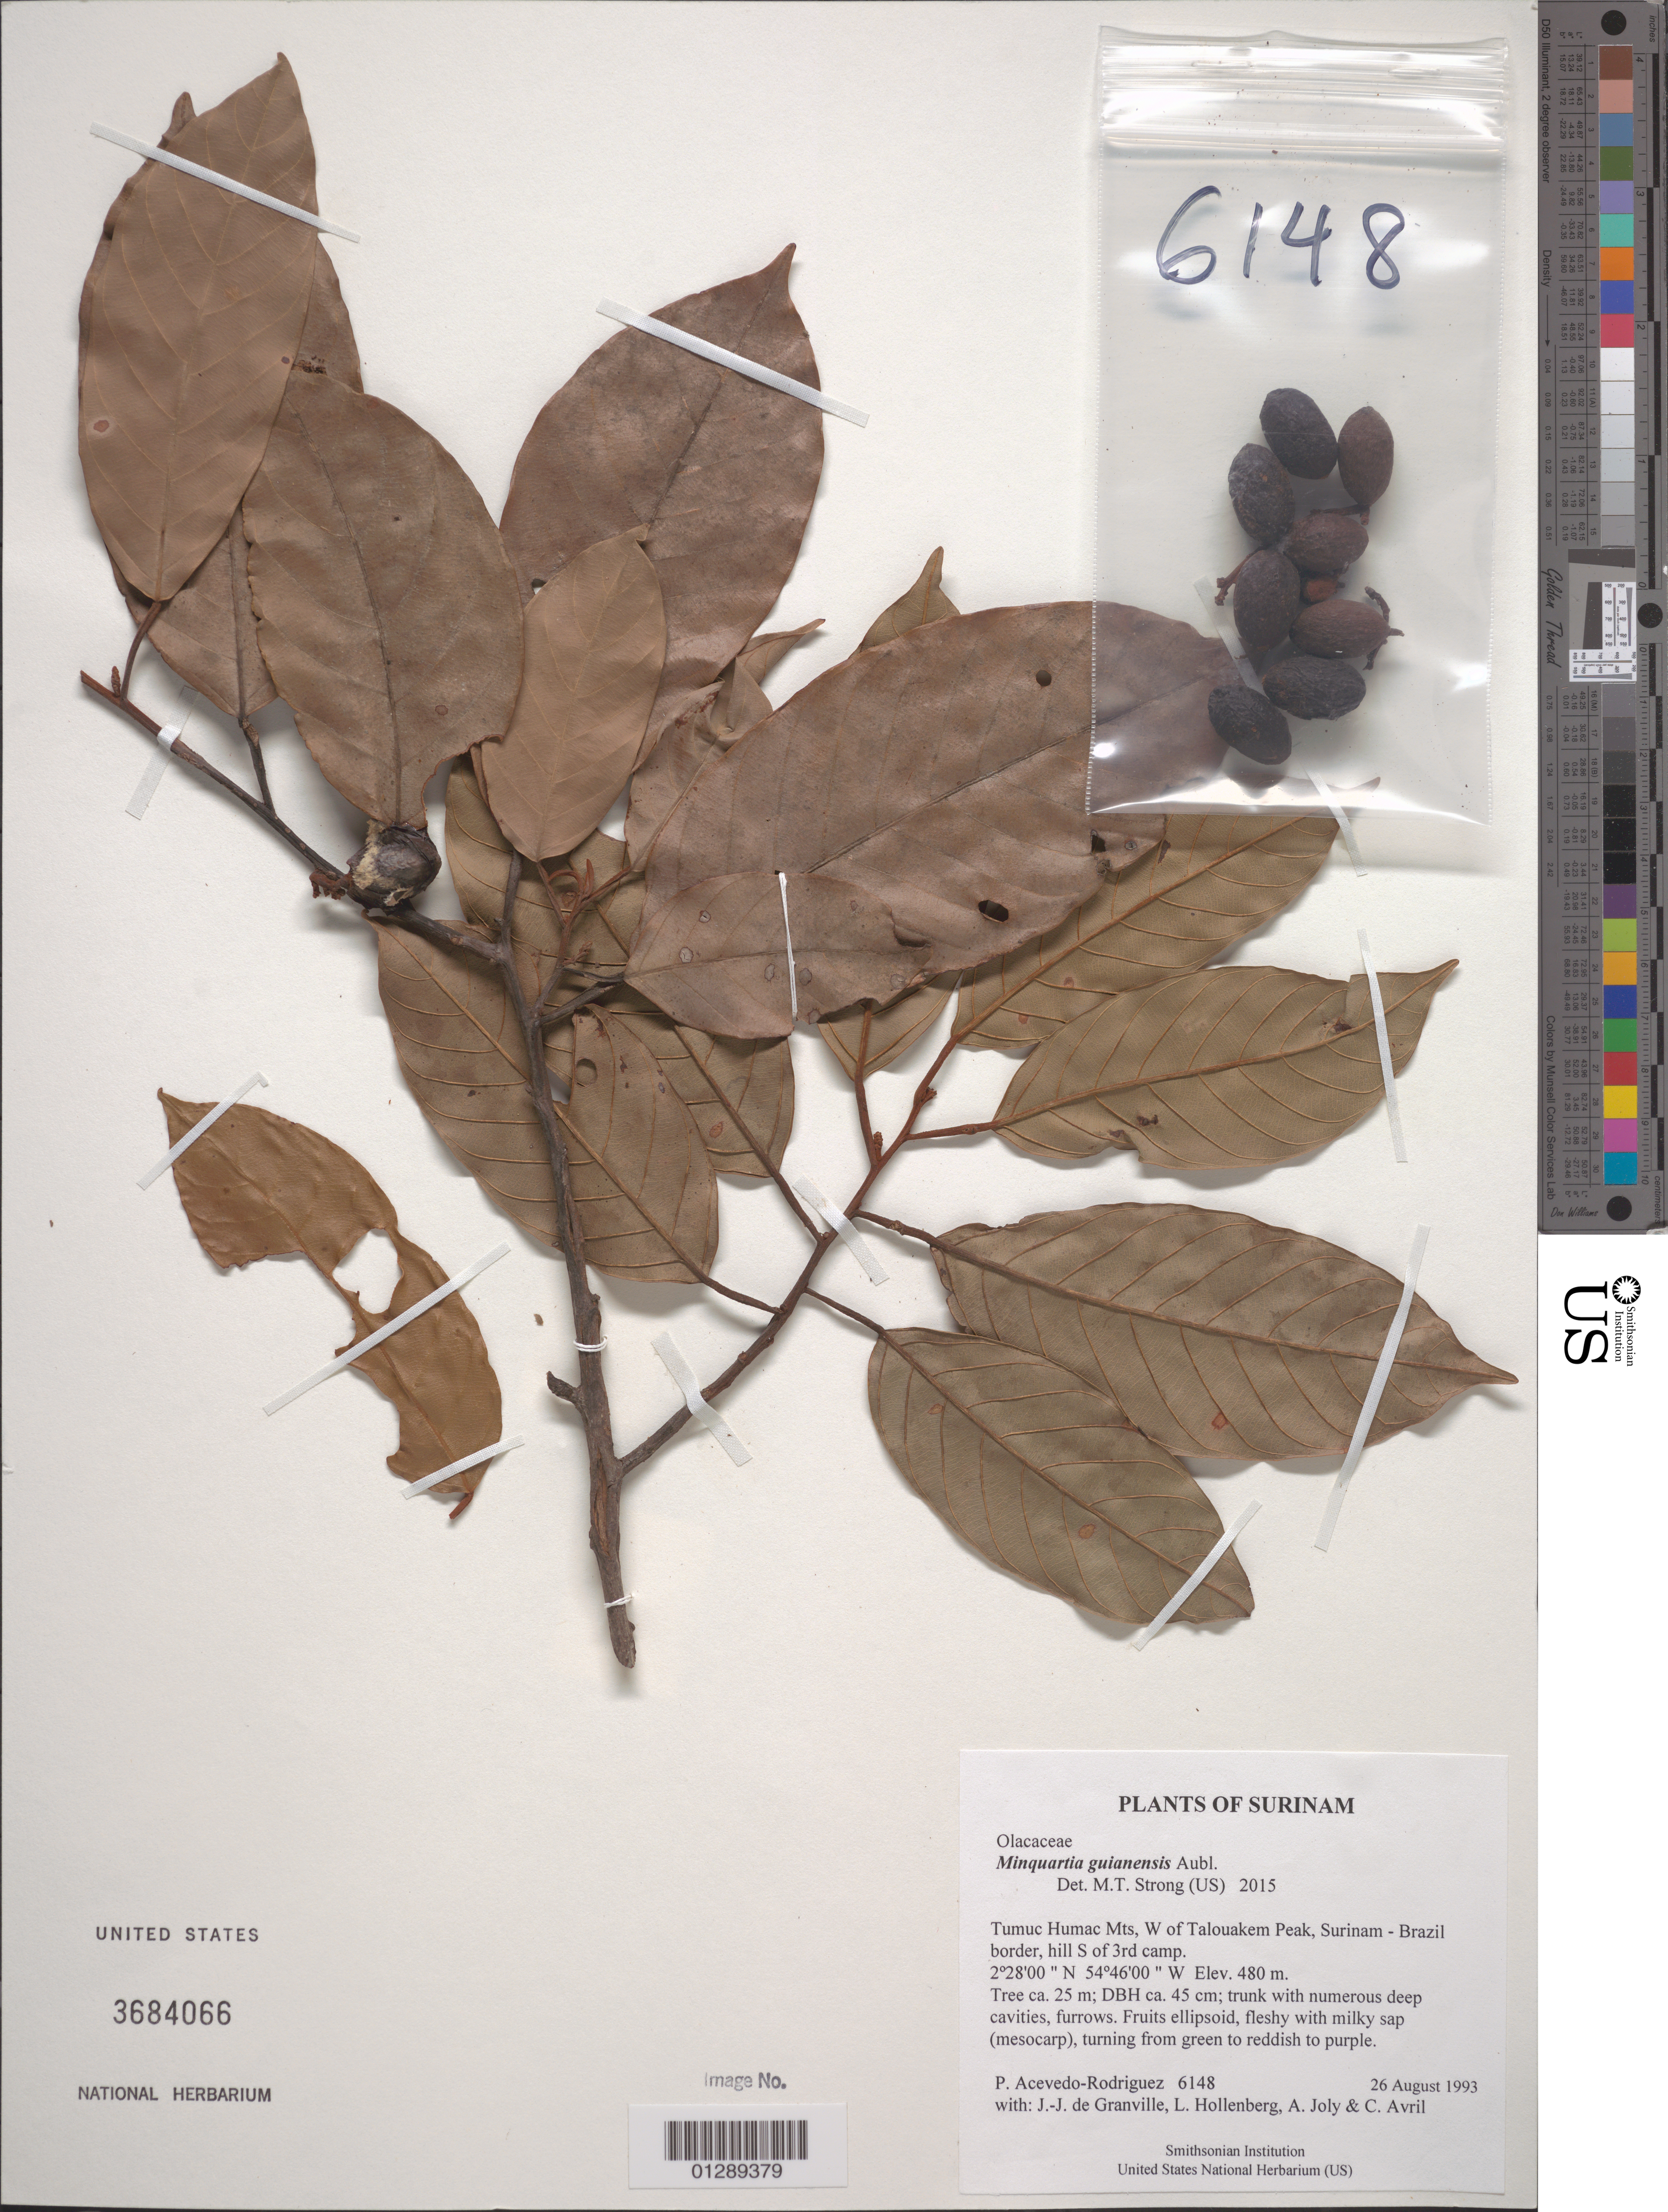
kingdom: Plantae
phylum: Tracheophyta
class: Magnoliopsida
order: Santalales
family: Coulaceae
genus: Minquartia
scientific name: Minquartia guianensis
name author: Aubl.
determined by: Strong, M. T., (US), Smithsonian Institution - National Museum of Natural History (UNITED STATES)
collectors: P. Acevedo-Rodr., J.-J. de Granville, L. Hollenberg, A. Joly & C. Avril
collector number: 6148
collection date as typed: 26 August 1993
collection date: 1993-08-26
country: Suriname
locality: Tumuc Humac Mts, W of Talouakem Peak, Surinam - Brazil border, hill S of 3rd camp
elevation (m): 480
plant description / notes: US, NY, MO, CAY, P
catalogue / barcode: US 3684066